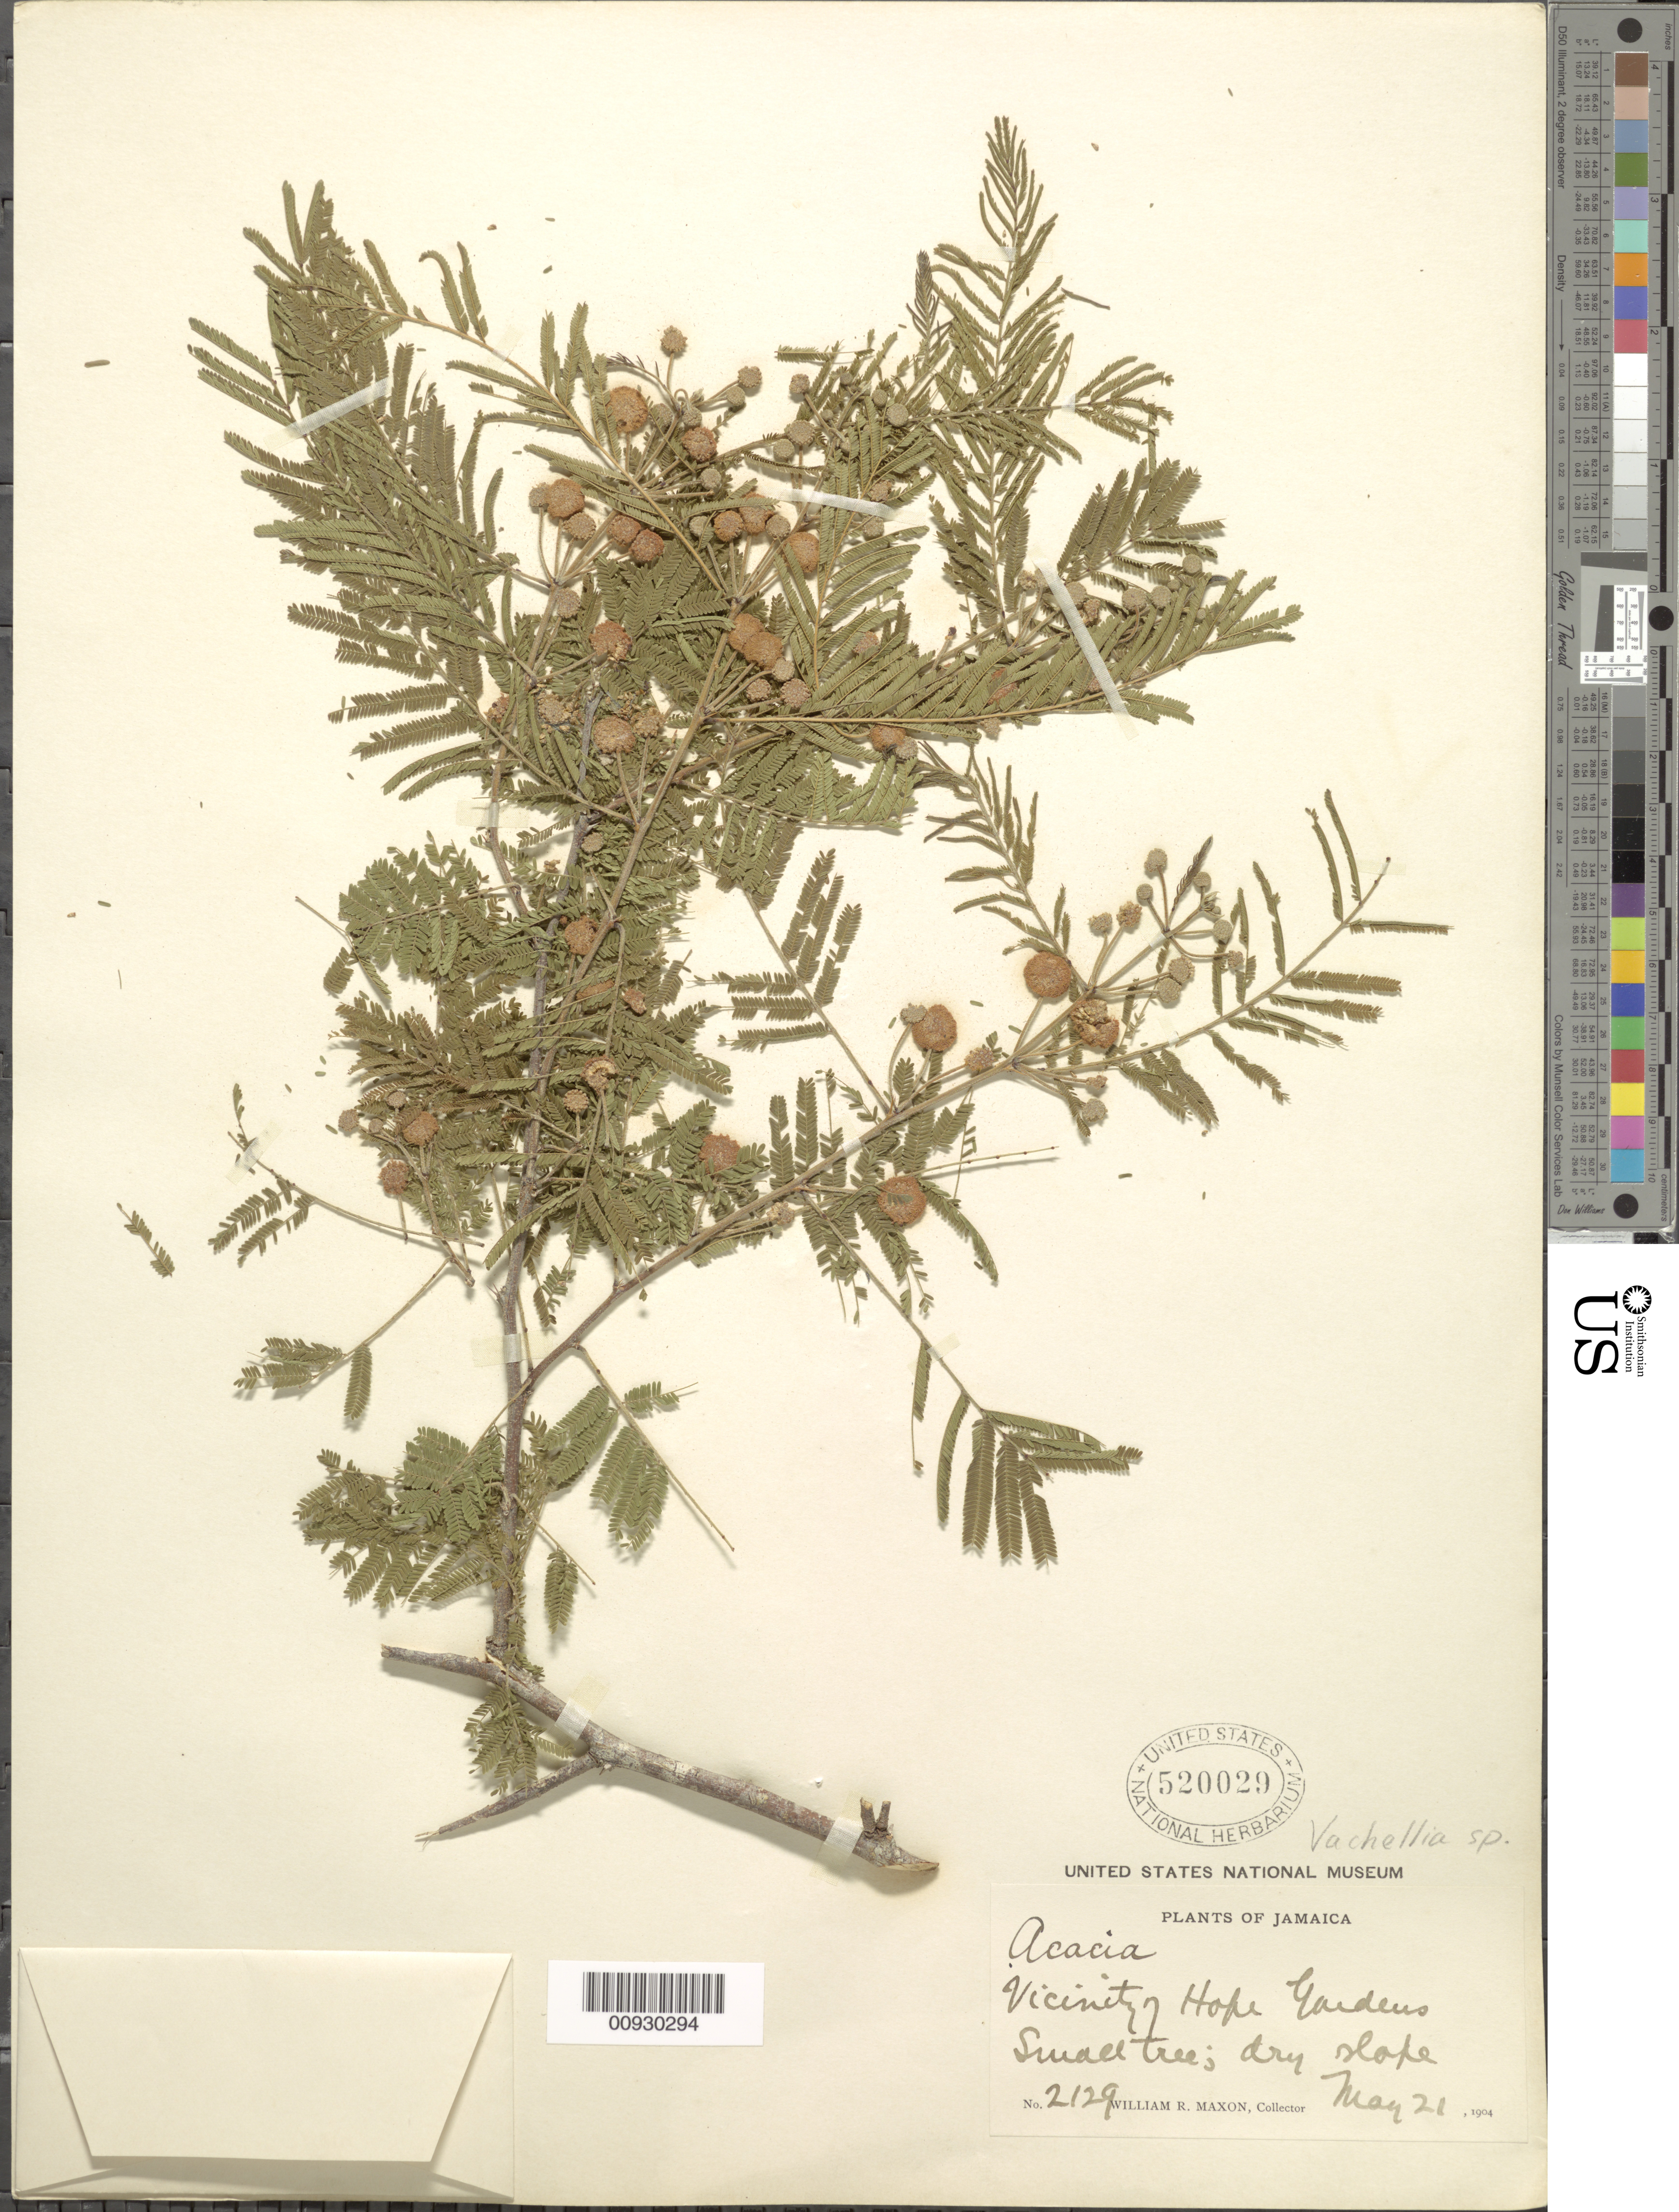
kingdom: Plantae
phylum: Tracheophyta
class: Magnoliopsida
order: Fabales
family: Fabaceae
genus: Vachellia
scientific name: Vachellia sp.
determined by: Strong, M. T., (US), Smithsonian Institution - National Museum of Natural History (UNITED STATES)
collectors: W. R. Maxon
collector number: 2129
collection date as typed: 21 May 1904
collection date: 1904-05-21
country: Jamaica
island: Jamaica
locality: Vicinity of Hope Gardens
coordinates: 0 N, 0 E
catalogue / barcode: US 520029